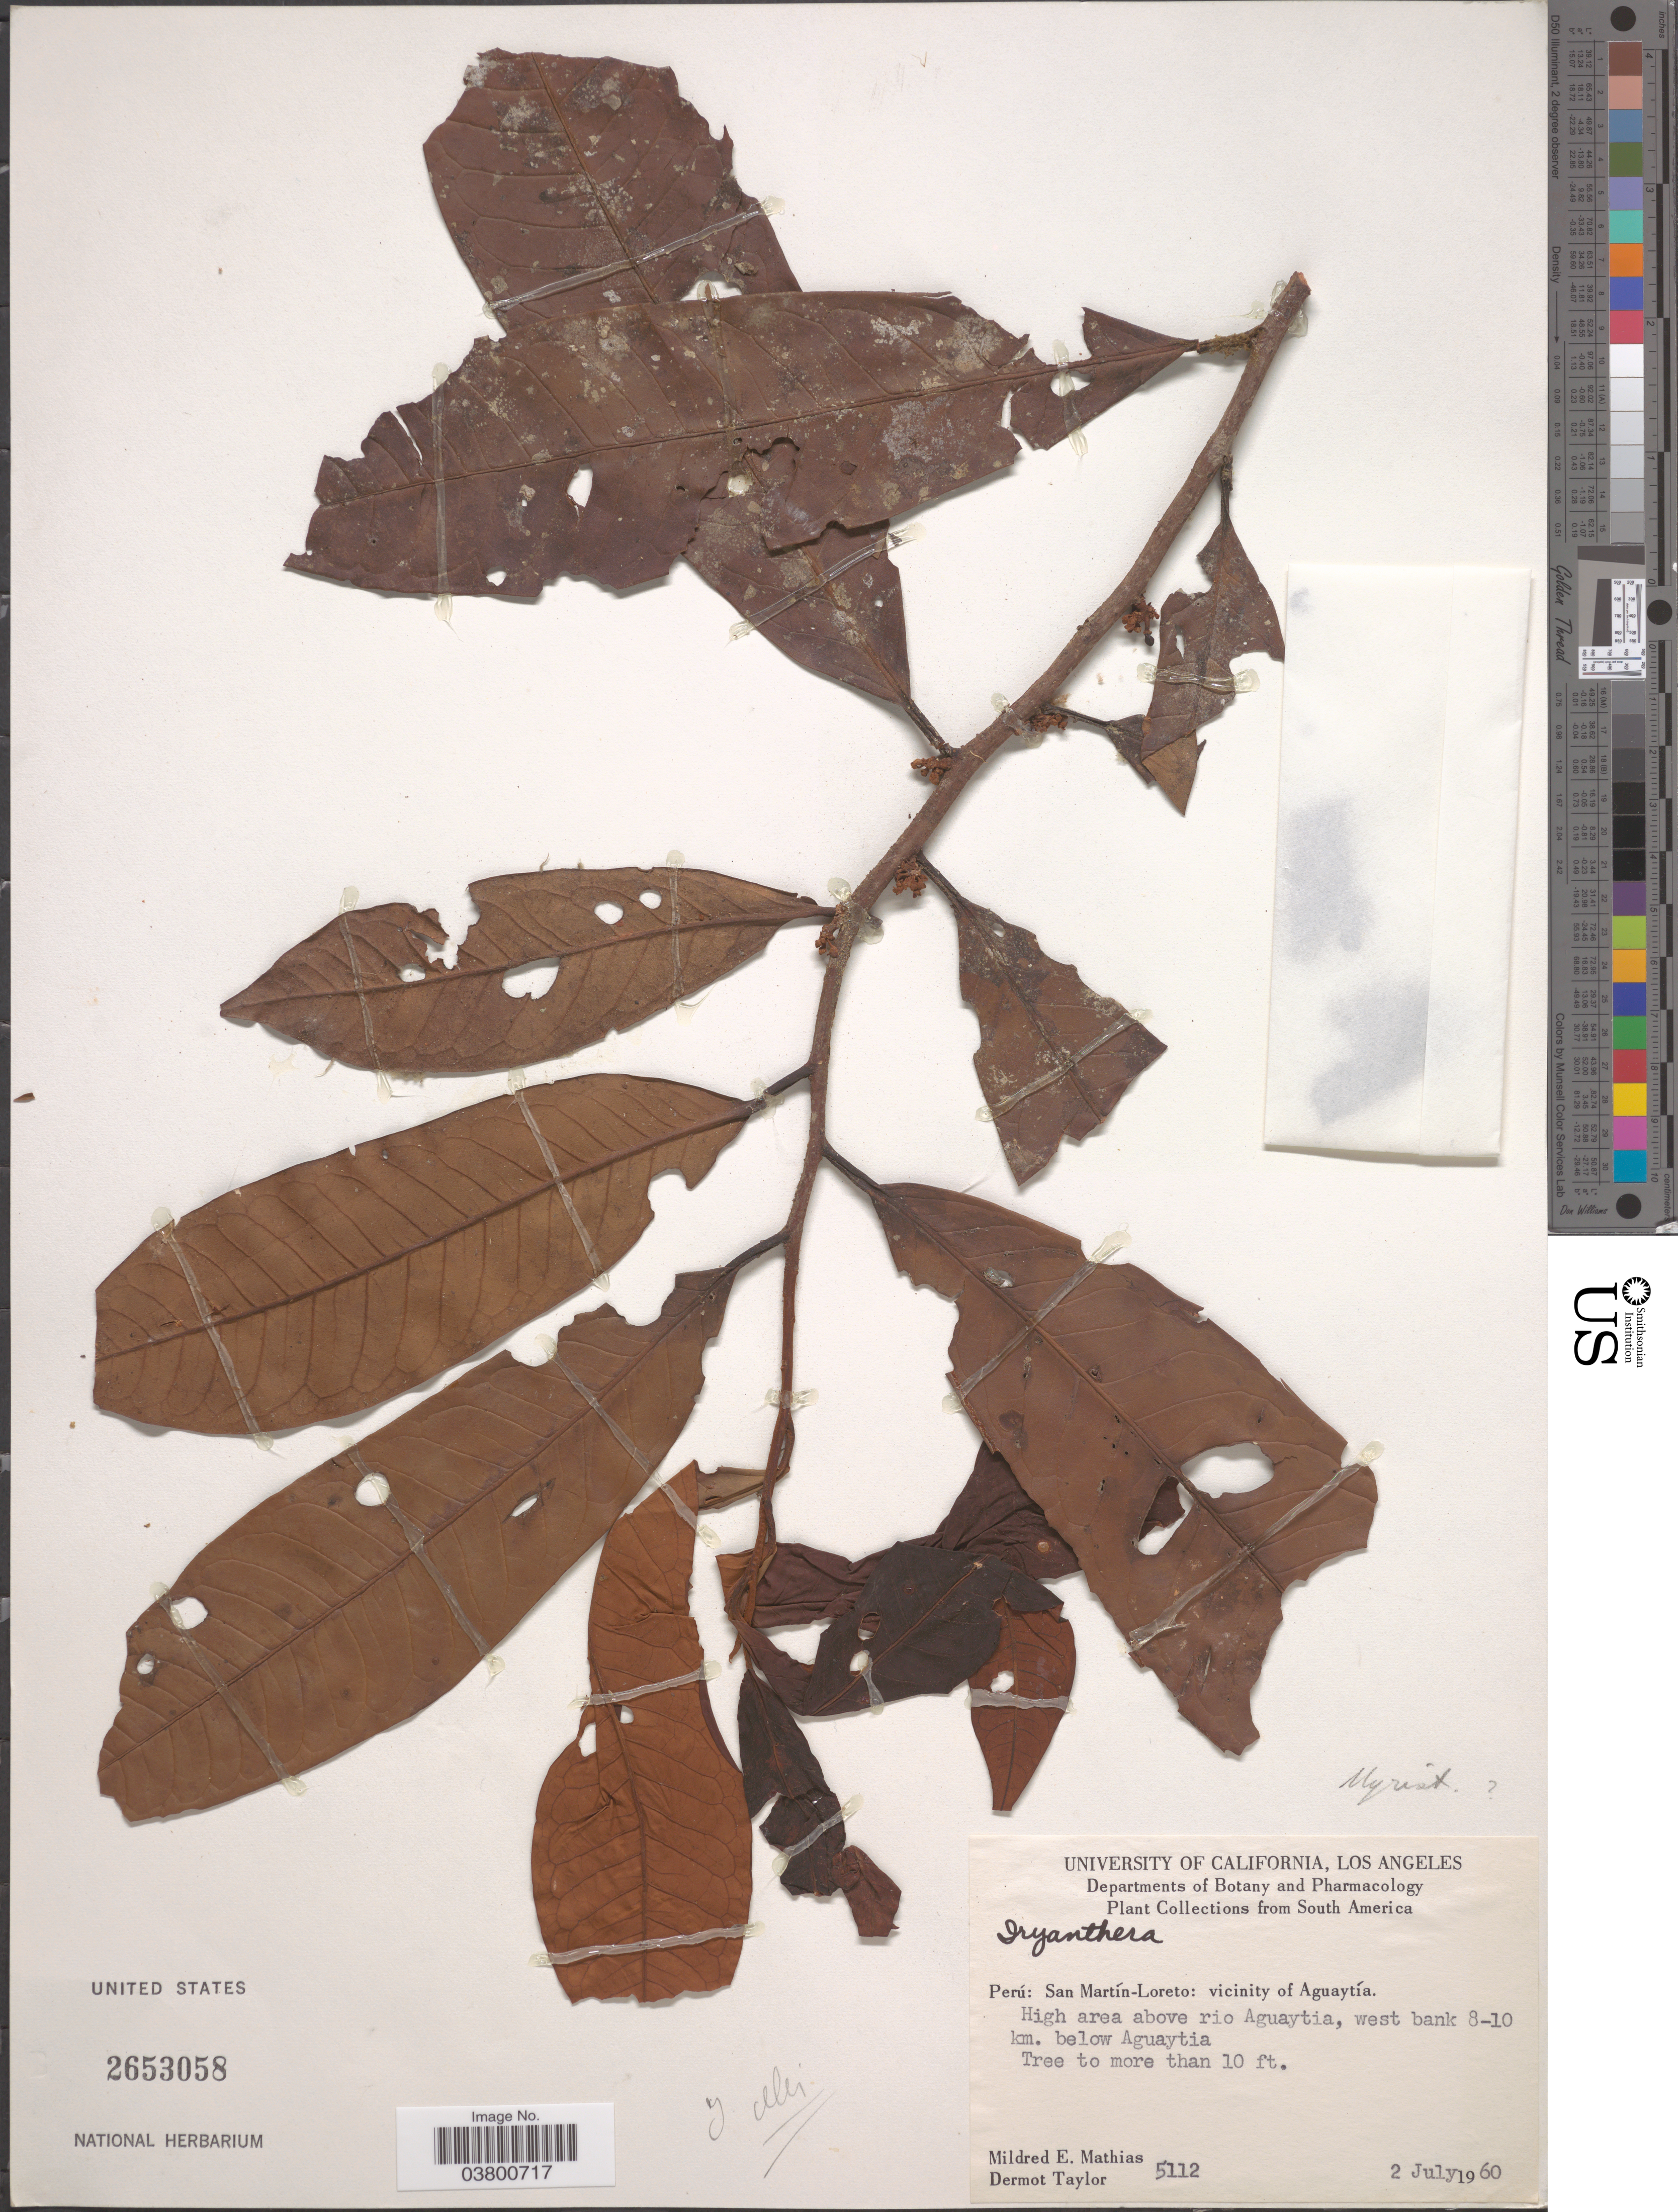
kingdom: Plantae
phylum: Tracheophyta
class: Magnoliopsida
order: Magnoliales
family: Myristicaceae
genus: Iryanthera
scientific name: Iryanthera ulei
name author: Warb.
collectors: M. E. Mathias & D. Taylor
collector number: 5112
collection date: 1960-07-02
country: Peru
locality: San Martín-Loreto: vicinity of Aguaytía. High area above rio Aguaytia, west bank 8-10 km. below Aguaytia.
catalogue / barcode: US 2653058